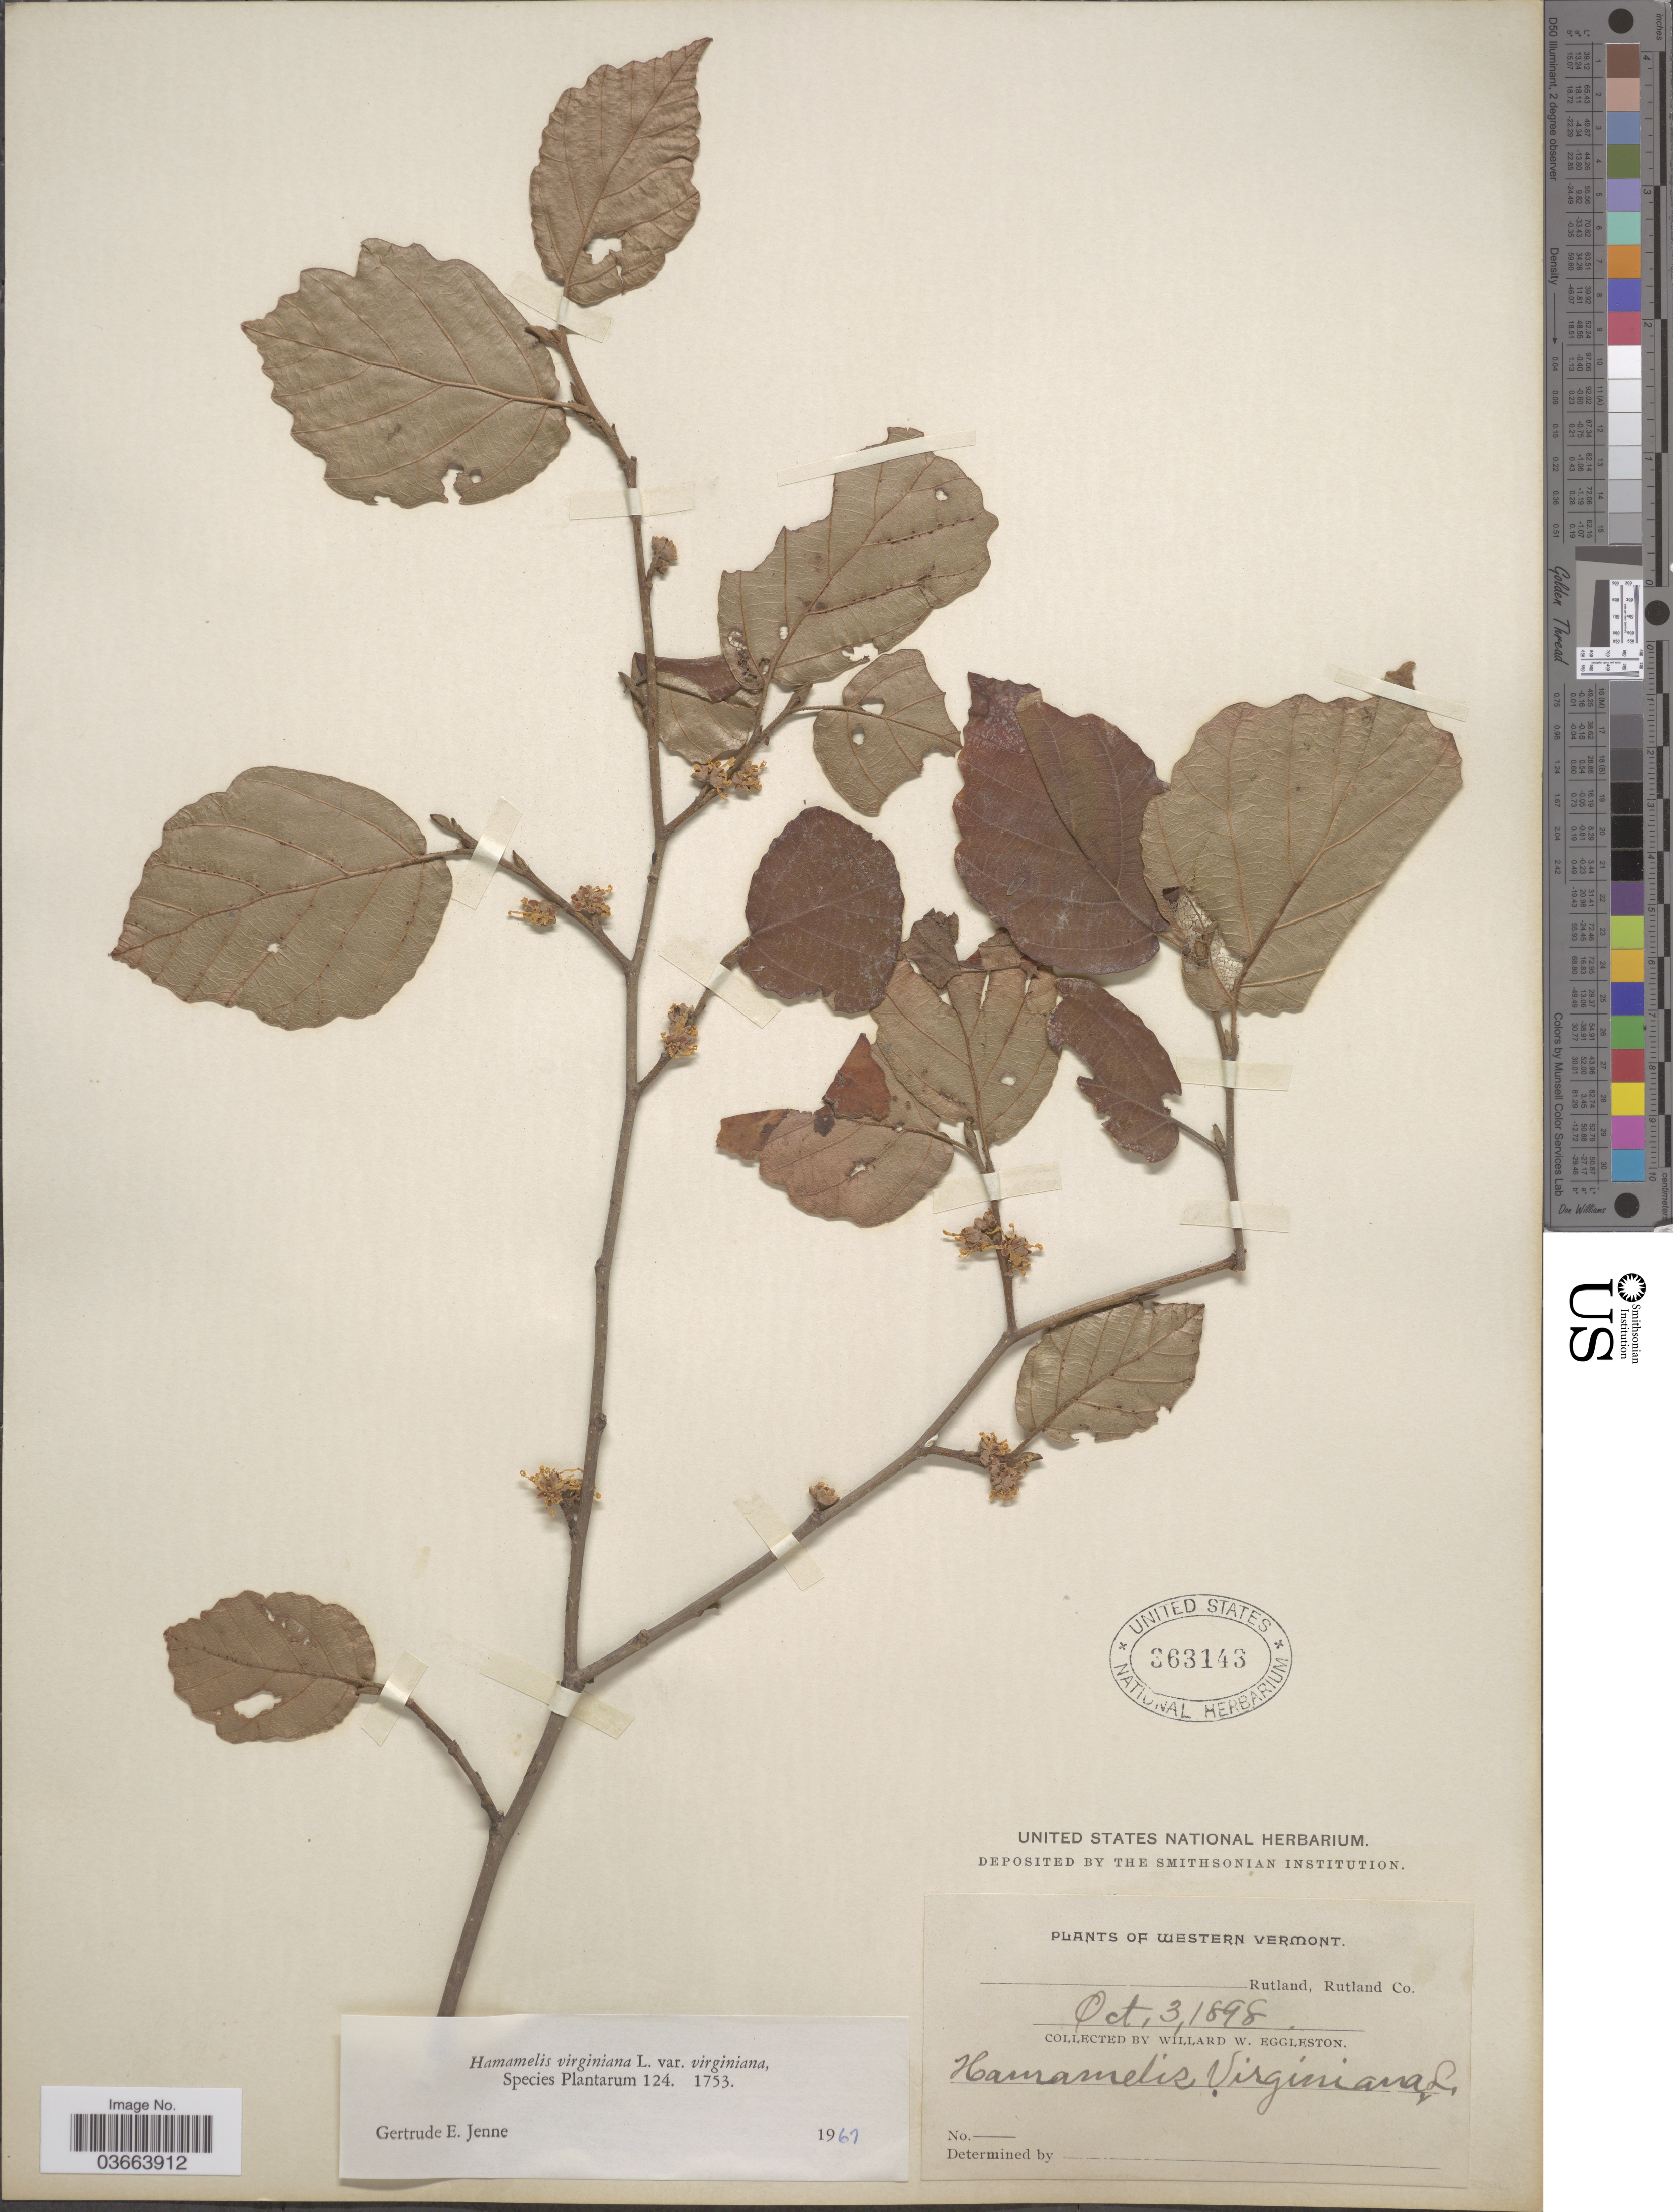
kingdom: Plantae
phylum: Tracheophyta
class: Magnoliopsida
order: Saxifragales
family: Hamamelidaceae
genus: Hamamelis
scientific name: Hamamelis virginiana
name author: L.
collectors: W. W. Eggleston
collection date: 1898-10-03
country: United States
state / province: Vermont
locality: Western Vermont. Rutland, Rutland Co.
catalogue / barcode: US 363143